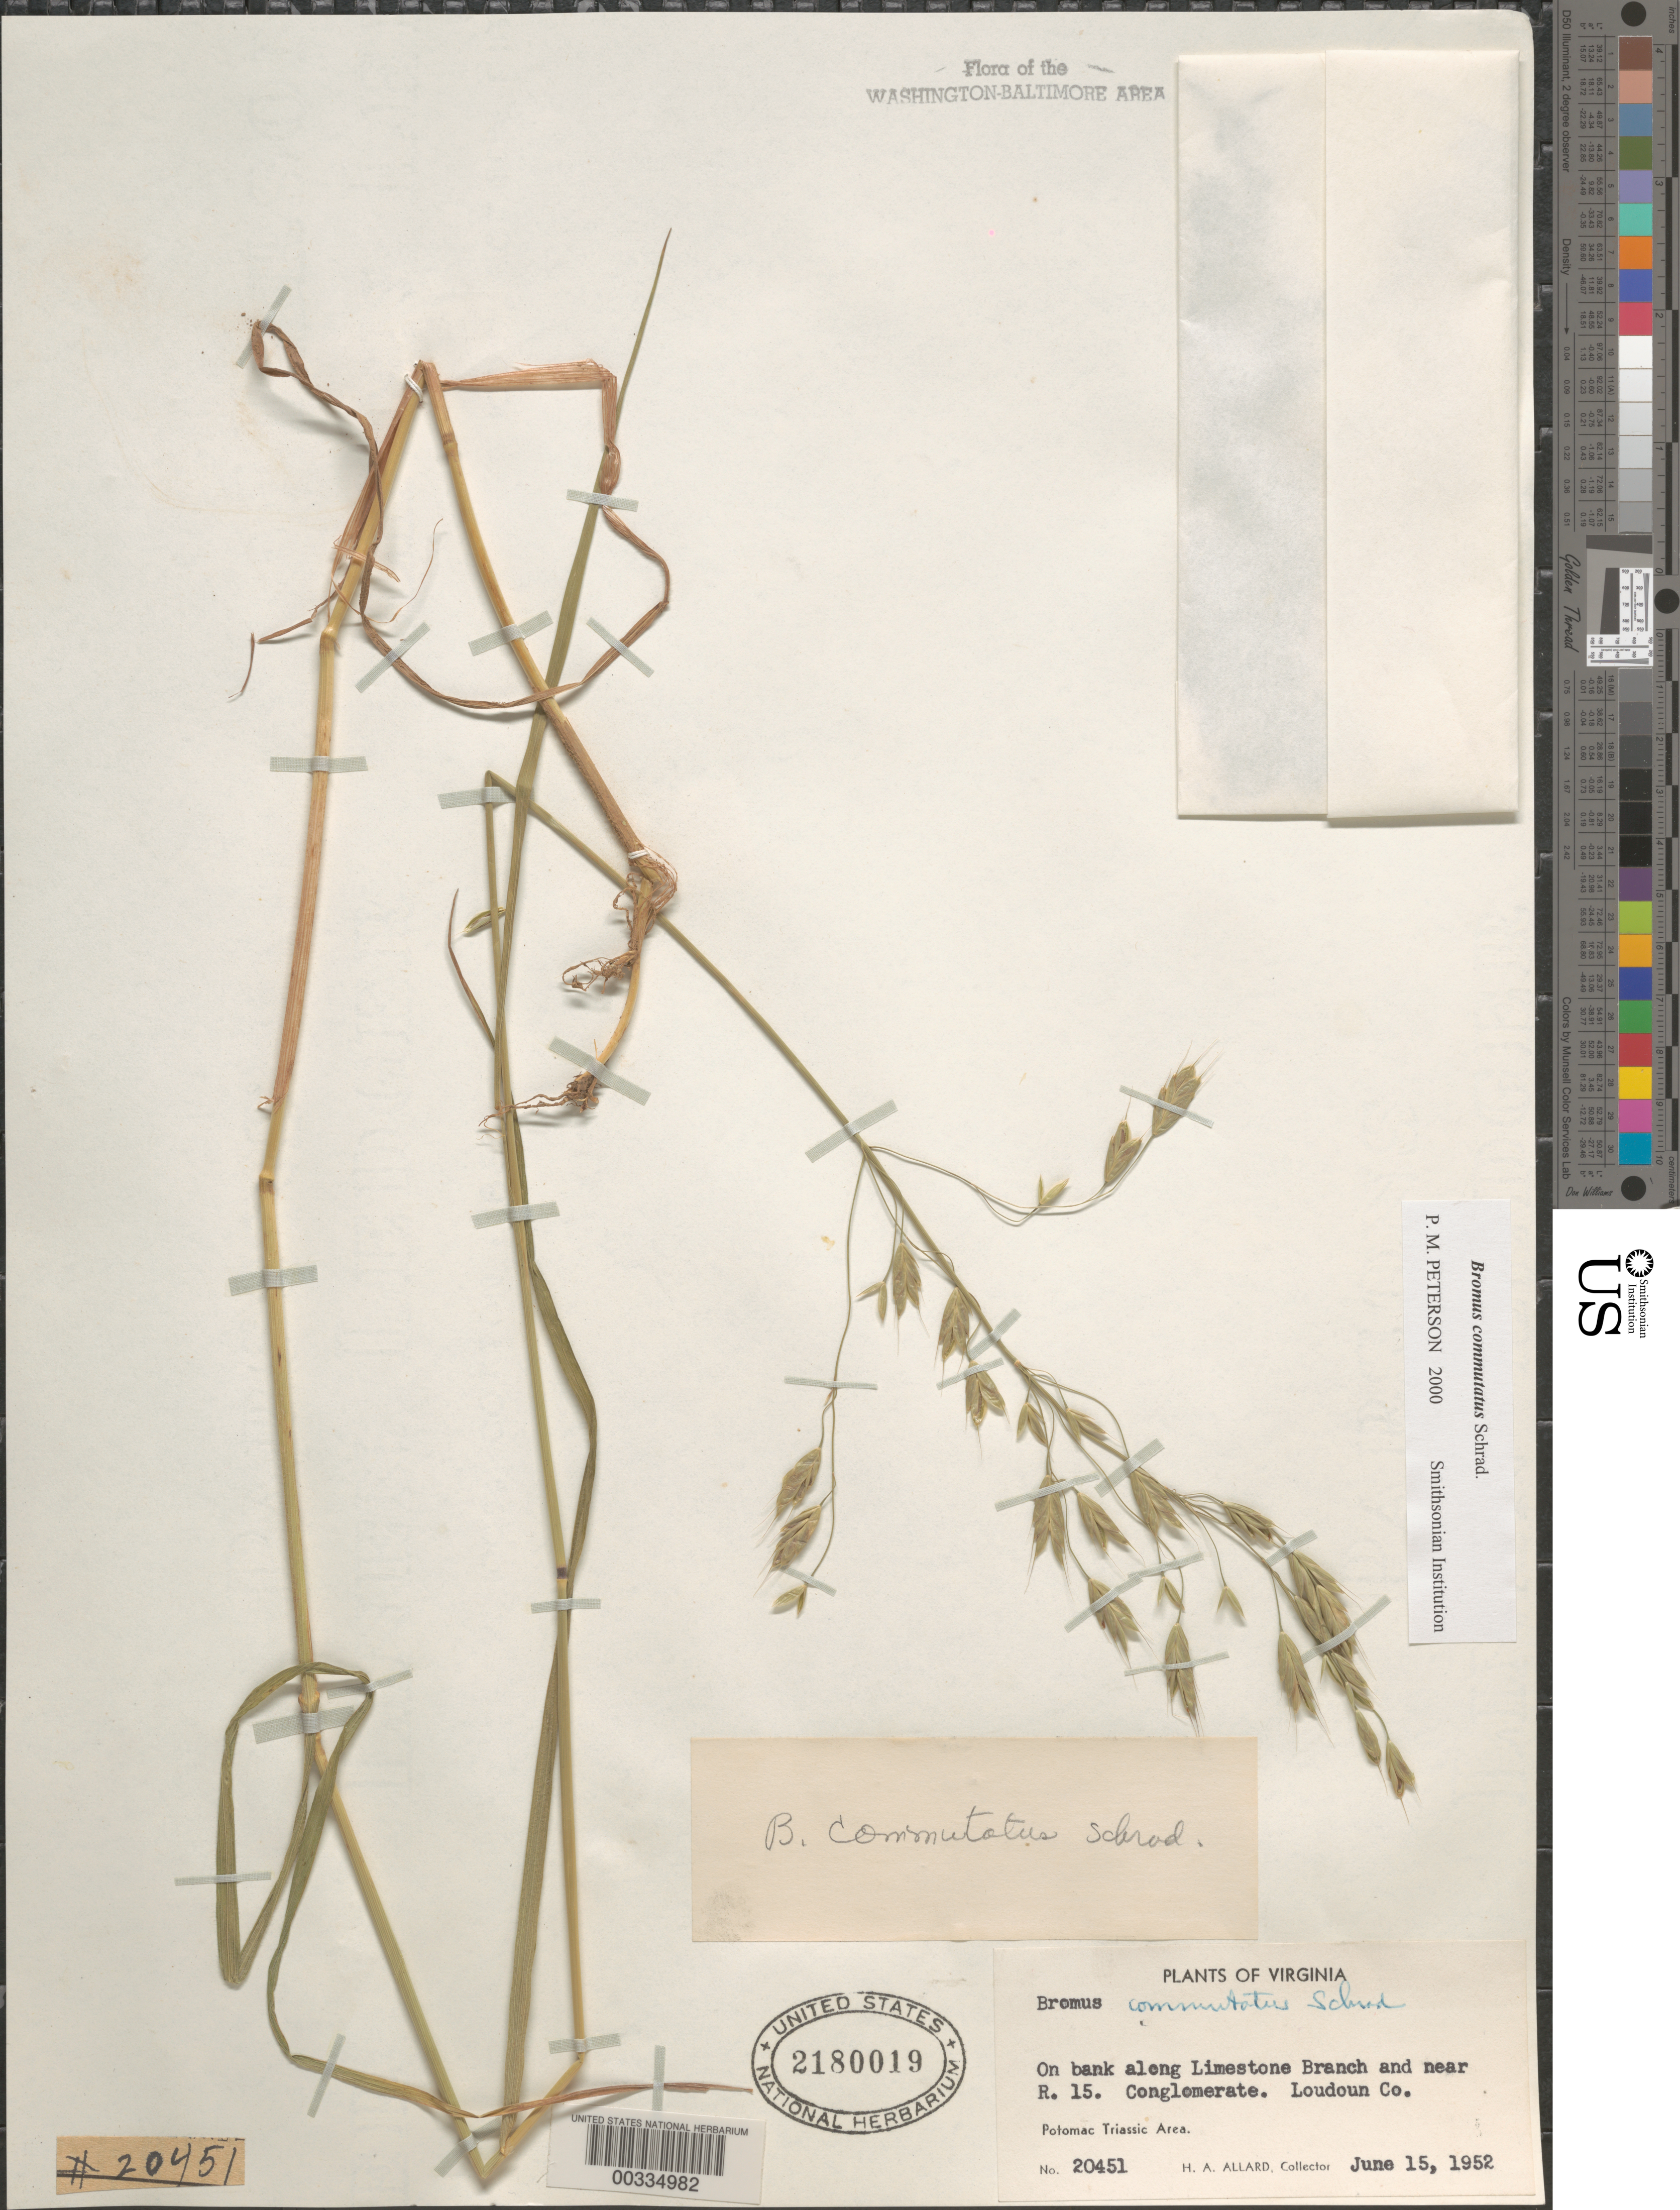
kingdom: Plantae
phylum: Tracheophyta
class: Liliopsida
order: Poales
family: Poaceae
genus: Bromus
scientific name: Bromus commutatus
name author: Schrad.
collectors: H. A. Allard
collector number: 20451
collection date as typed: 15 Jun 1952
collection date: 1952-06-15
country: United States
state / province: Virginia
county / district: Loudoun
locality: Limestone Branch, near Route 15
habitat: On bank along limestone branch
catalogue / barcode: US 2180019